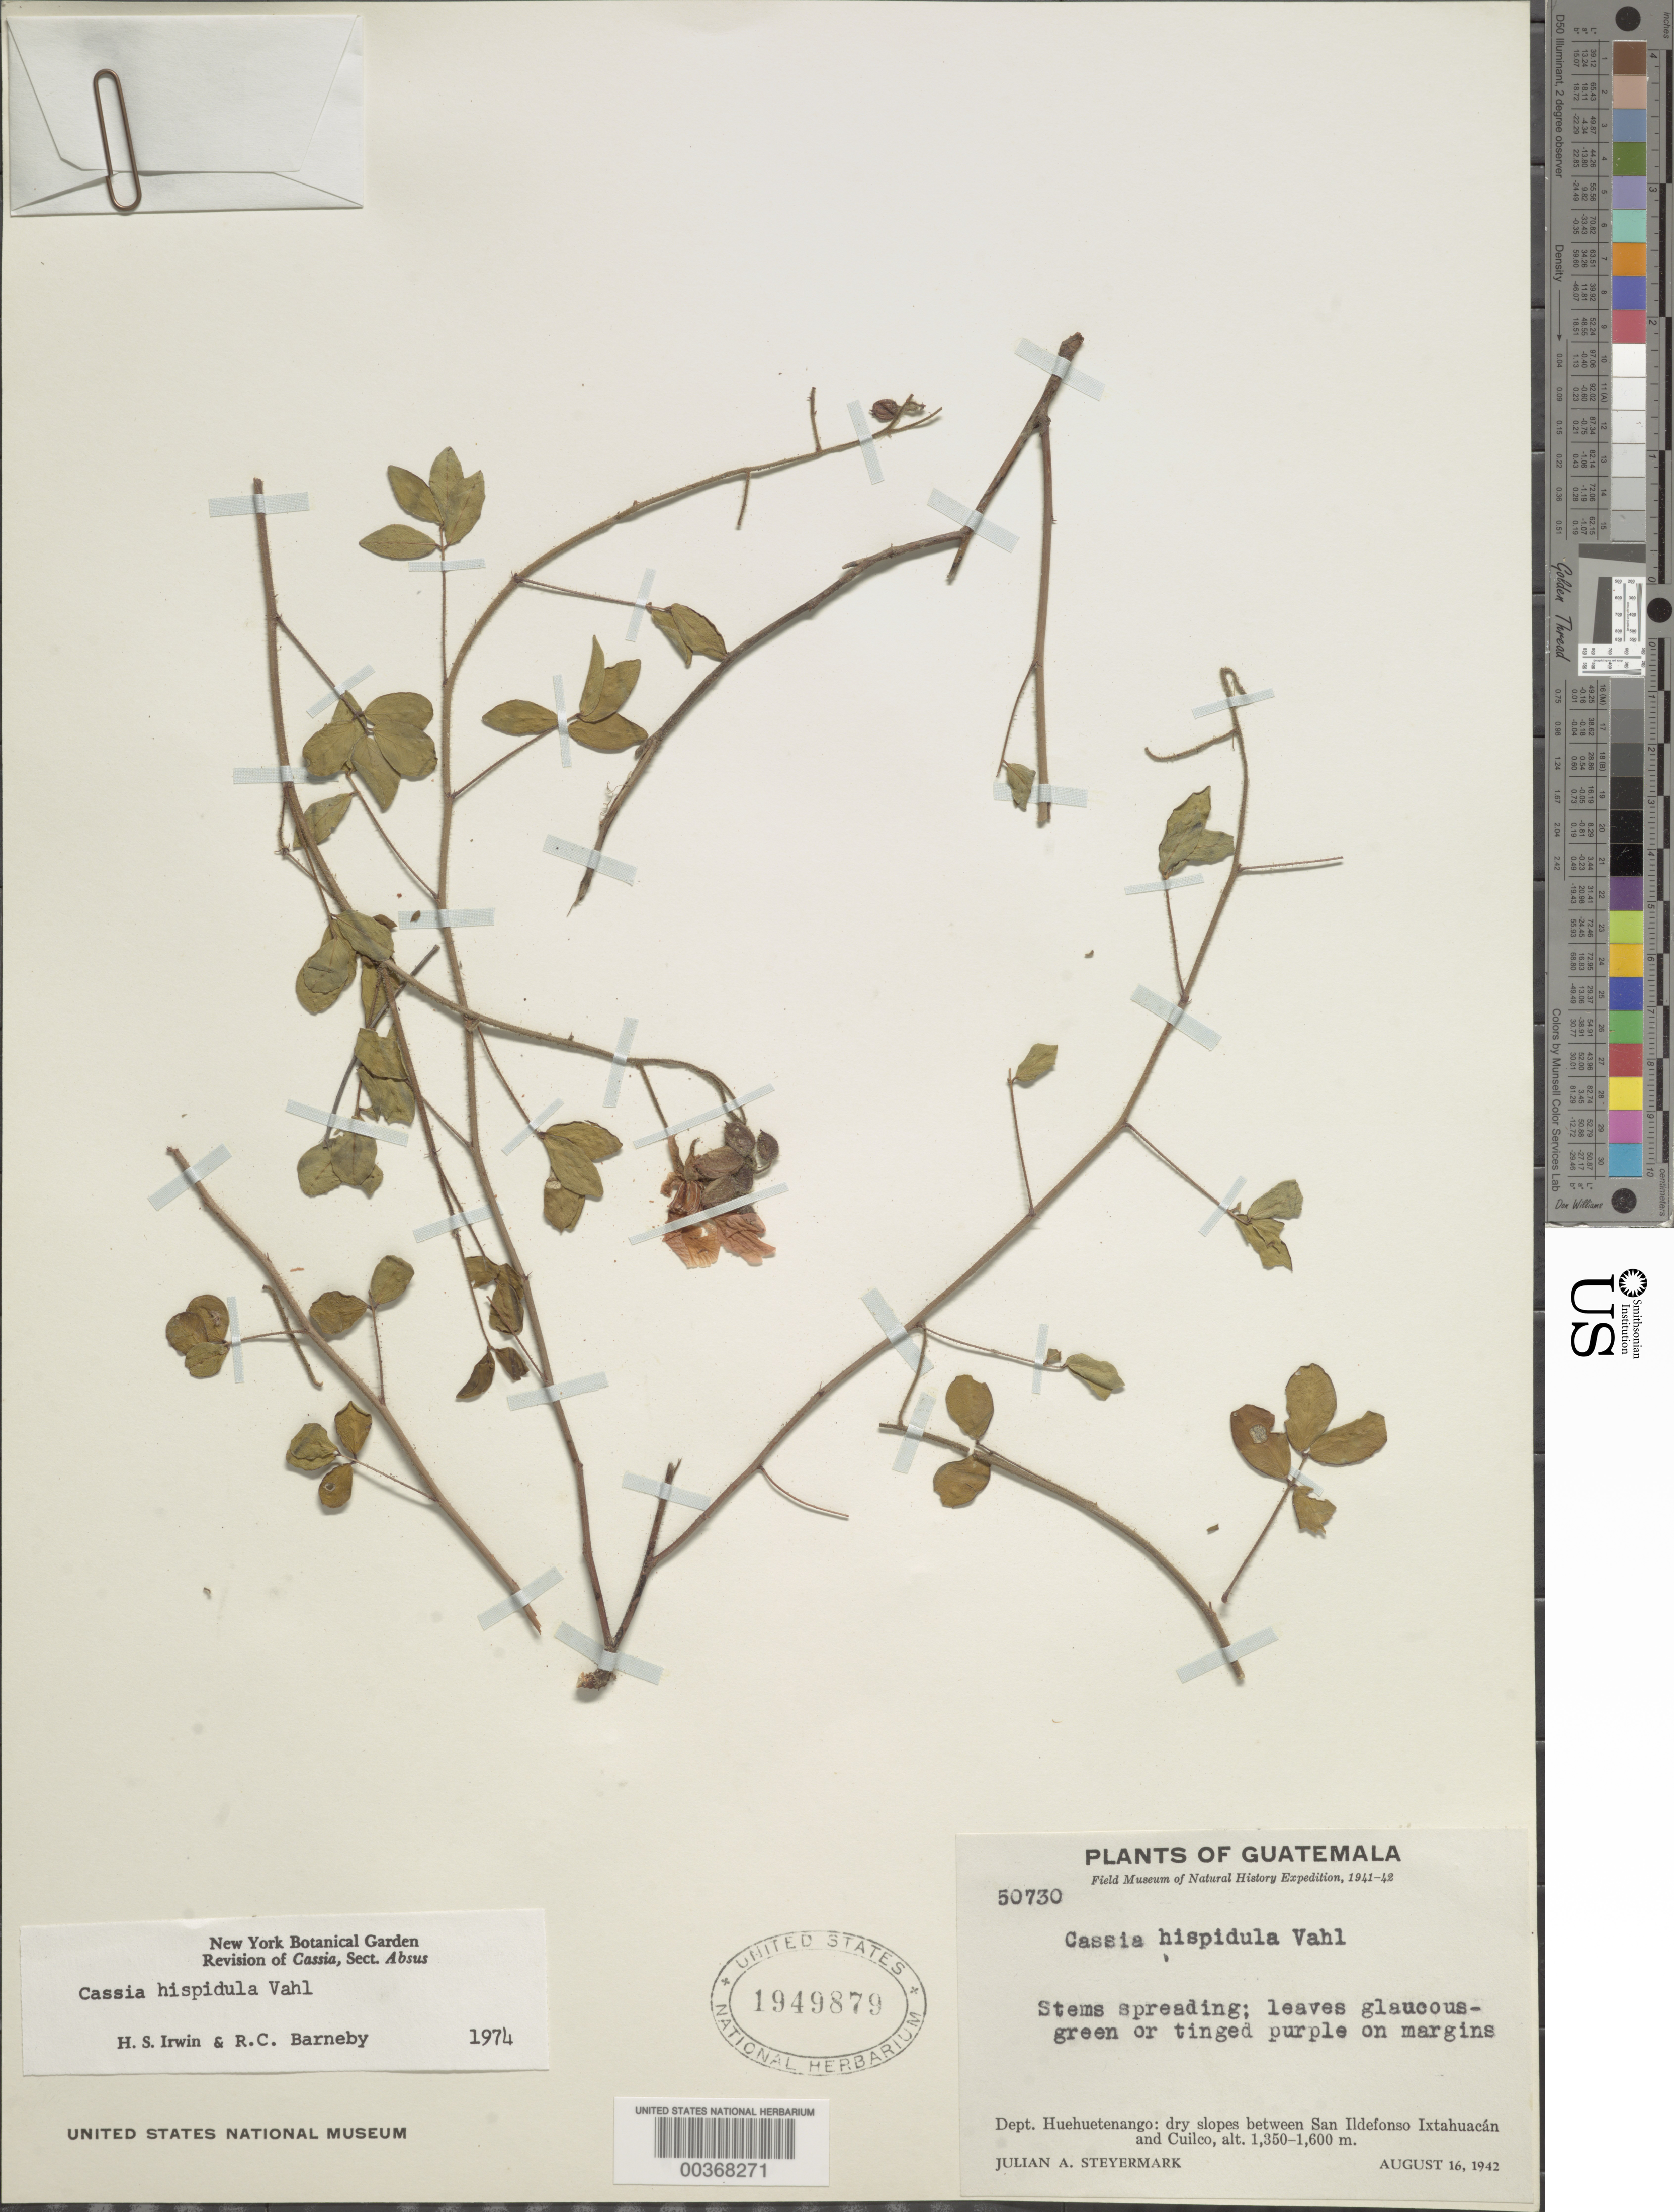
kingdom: Plantae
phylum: Tracheophyta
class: Magnoliopsida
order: Fabales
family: Fabaceae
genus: Chamaecrista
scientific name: Chamaecrista hispidula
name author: (Vahl) H.S. Irwin & Barneby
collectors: J. Steyermark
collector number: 50730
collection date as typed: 16 Aug 1942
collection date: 1942-08-16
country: Guatemala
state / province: Huehuetenango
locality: Between San Ildefonso Ixtahuacan and Cuilco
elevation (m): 1350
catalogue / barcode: US 1949879